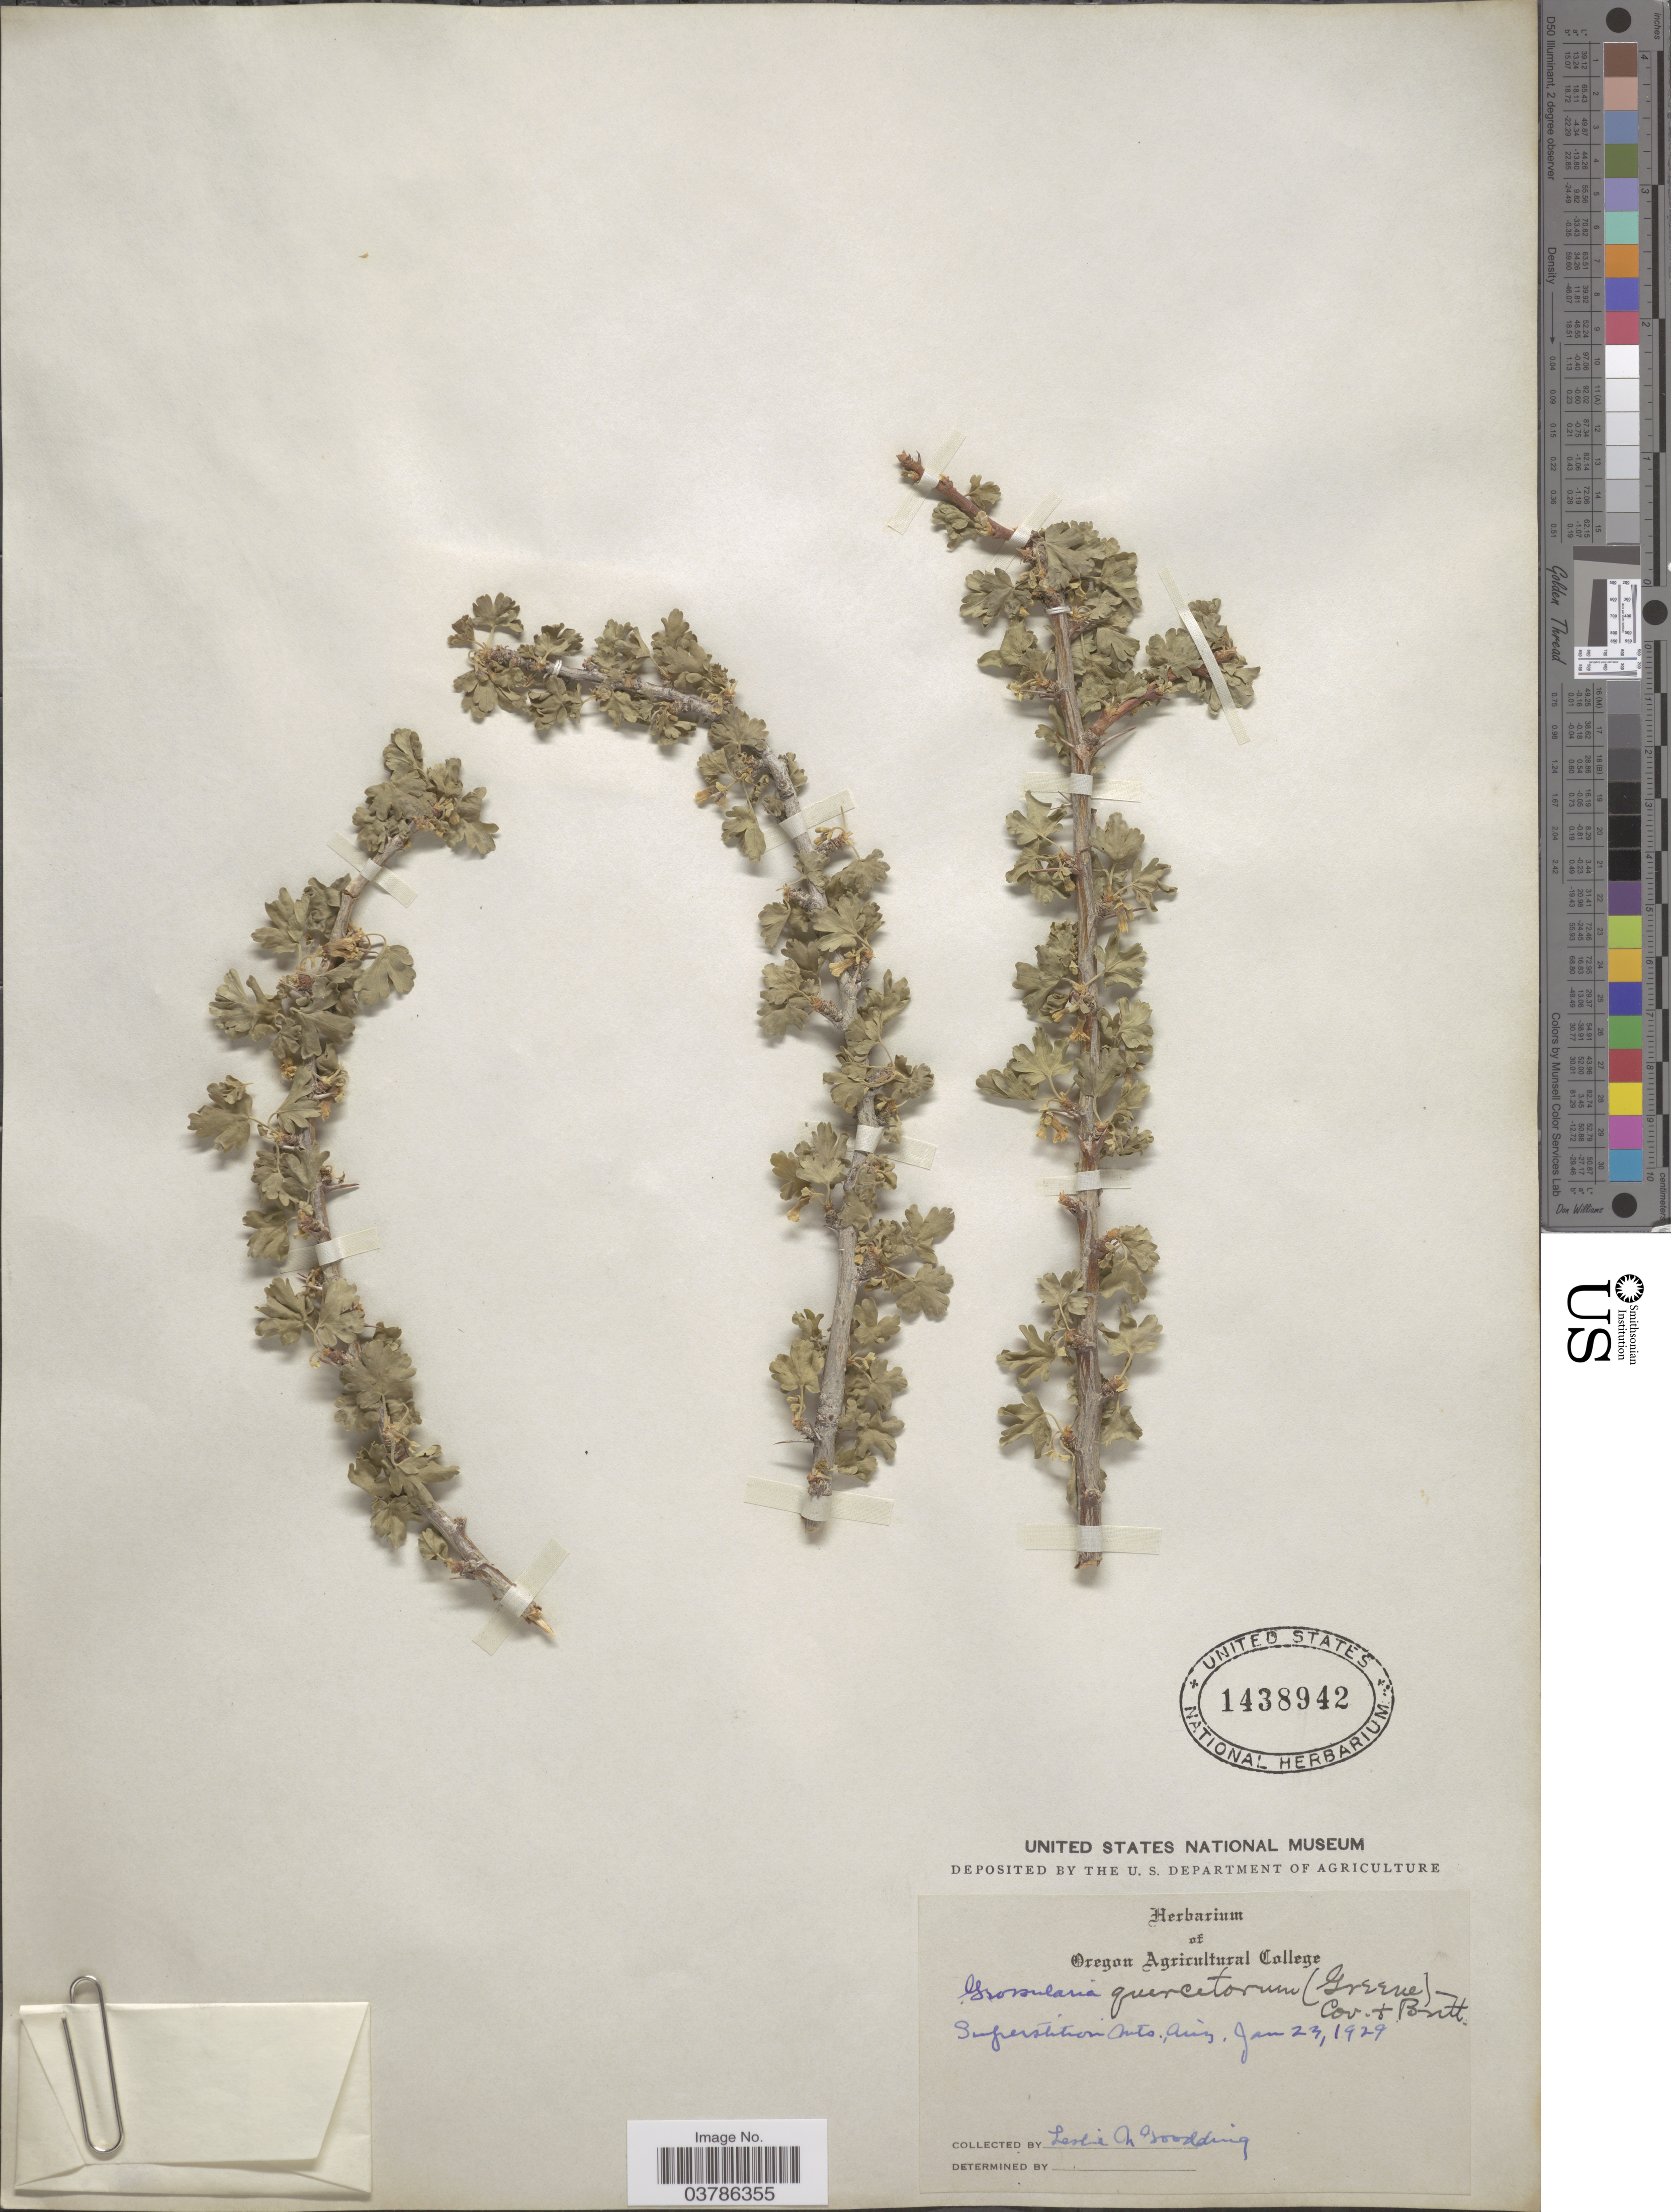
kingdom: Plantae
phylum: Tracheophyta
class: Magnoliopsida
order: Saxifragales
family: Grossulariaceae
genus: Ribes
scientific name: Ribes quercetorum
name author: Greene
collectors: L. N. Goodding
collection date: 1929-01-23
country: United States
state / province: Arizona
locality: Superstition Mts.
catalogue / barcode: US 1438942